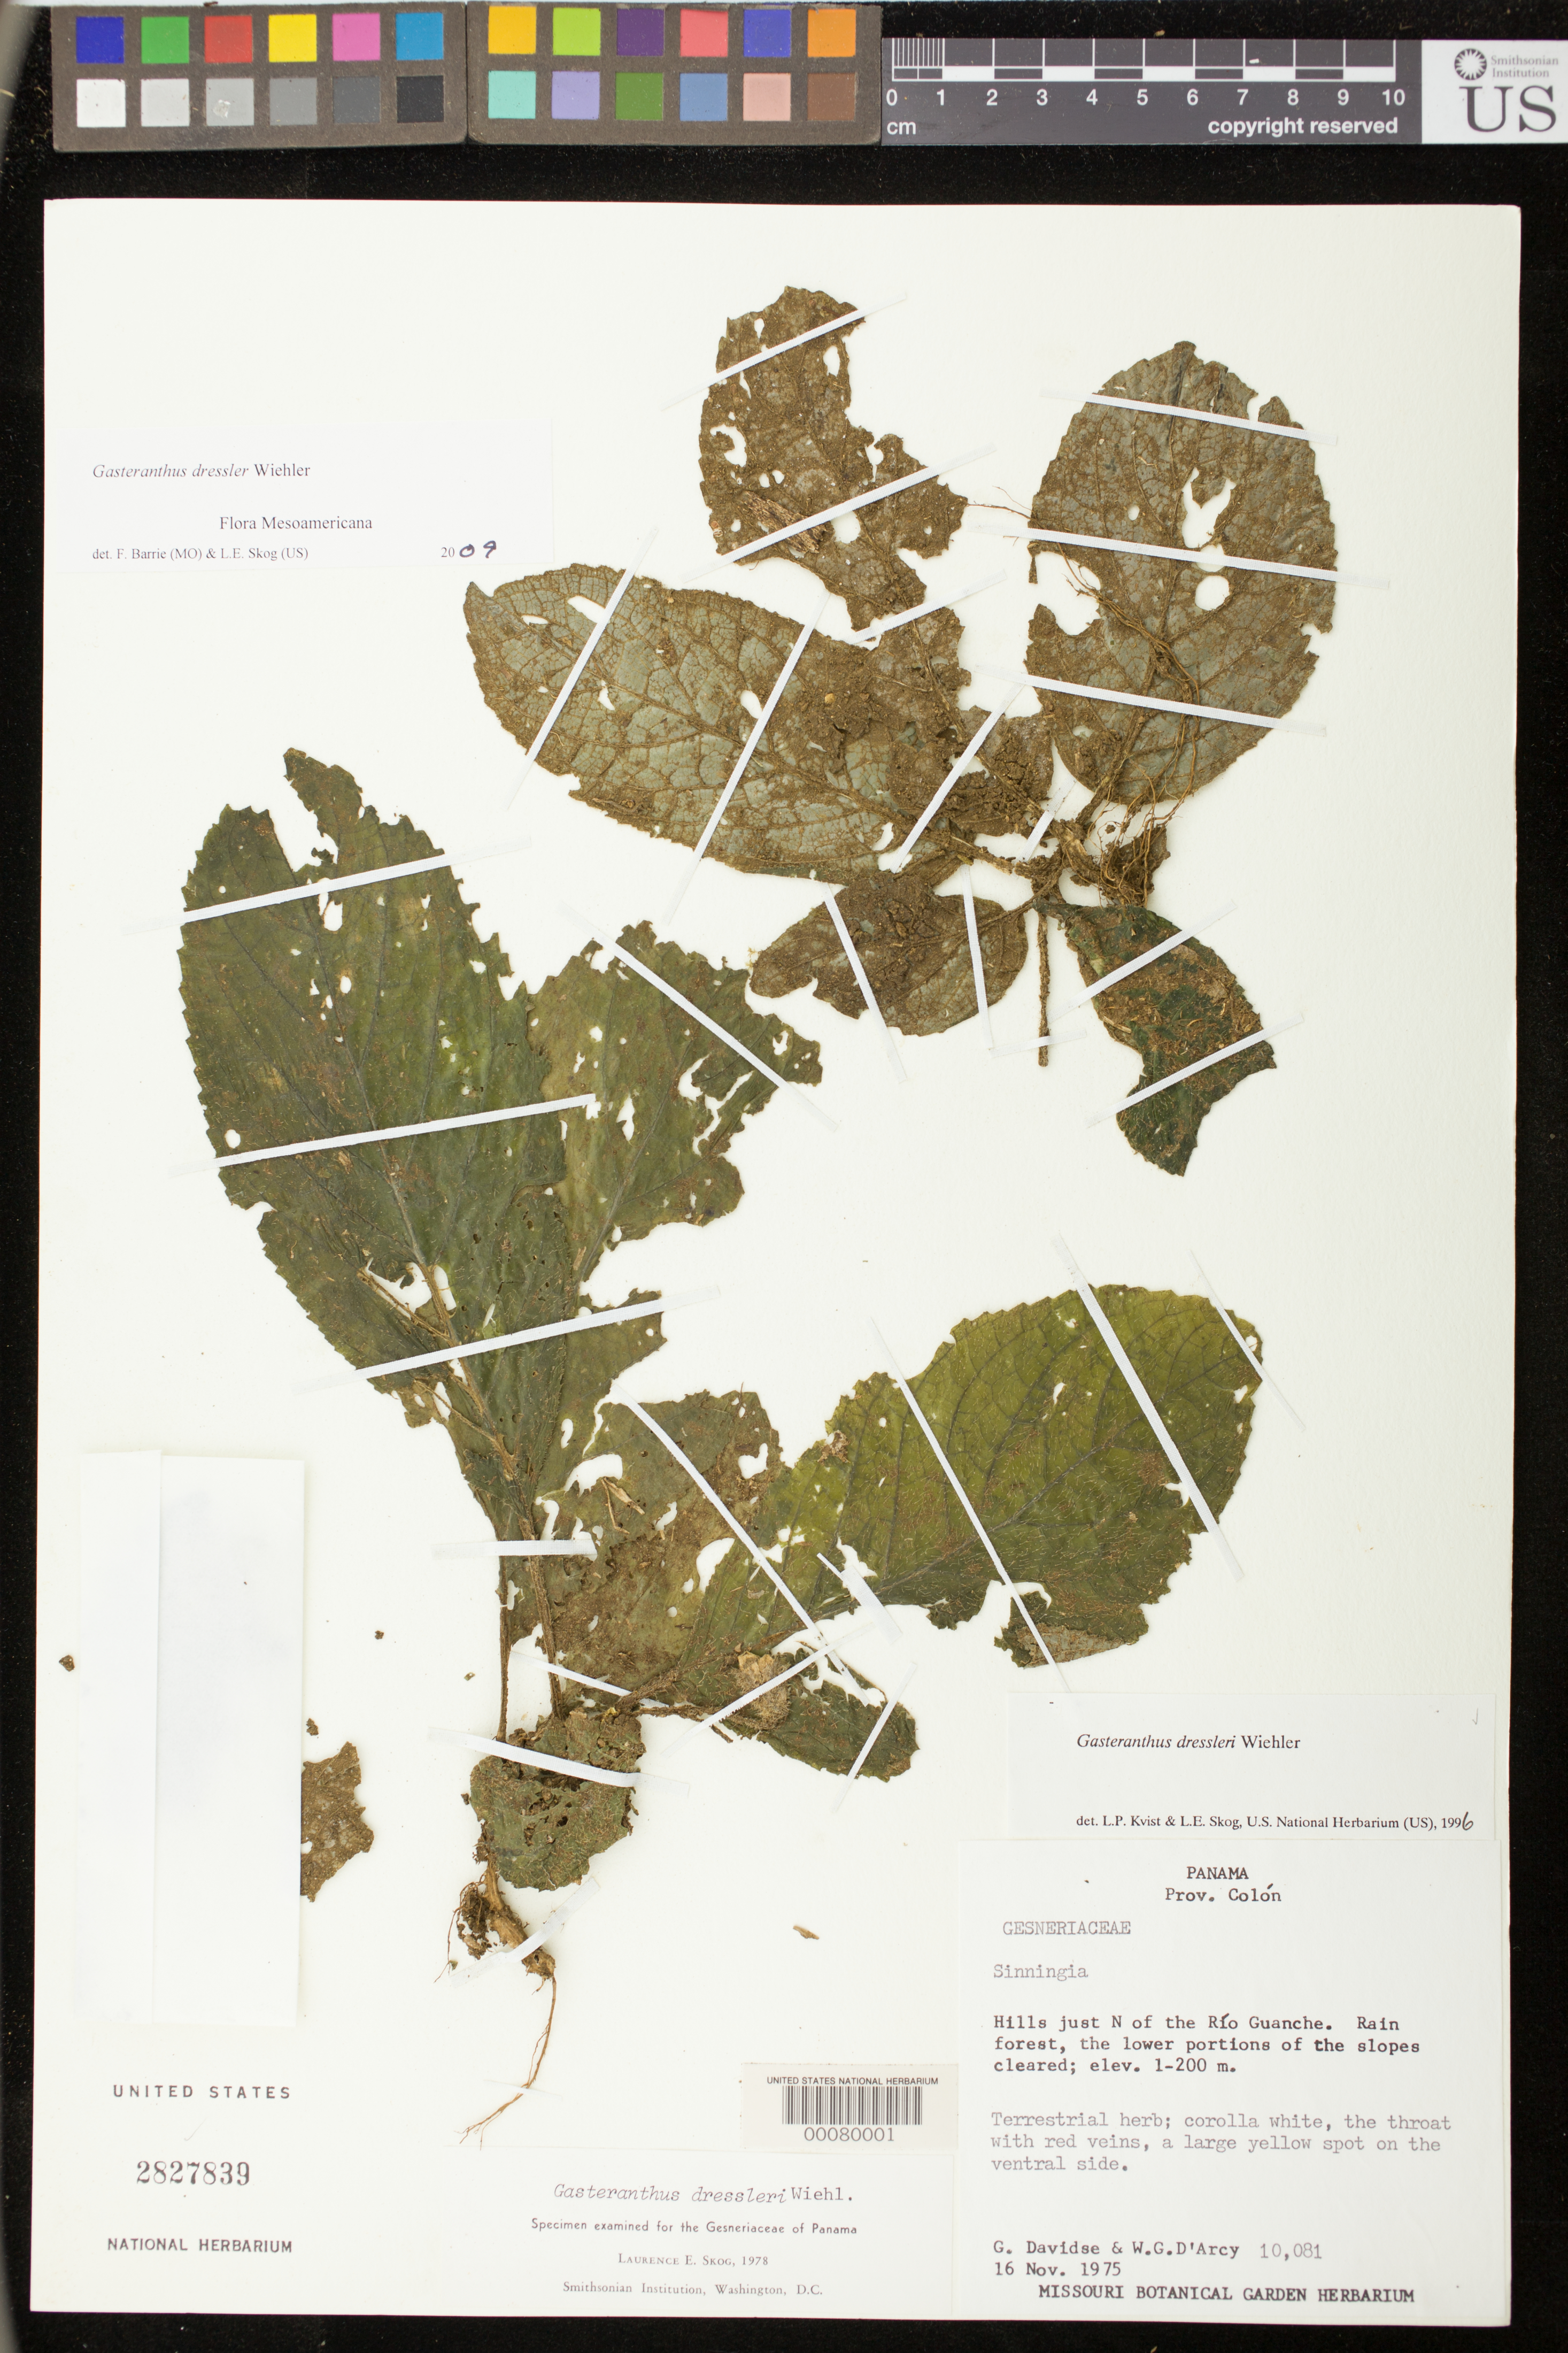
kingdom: Plantae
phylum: Tracheophyta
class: Magnoliopsida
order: Lamiales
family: Gesneriaceae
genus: Gasteranthus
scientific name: Gasteranthus dressleri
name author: Wiehler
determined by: Skog, Laurence E.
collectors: G. Davidse & W. G. D'Arcy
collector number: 10081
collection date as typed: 16 Nov 1975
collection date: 1975-11-16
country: Panama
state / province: Colón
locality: Hills just N of the Río Guanche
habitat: Rain forest, the lower portions of the slopes cleared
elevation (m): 1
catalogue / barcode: US 2827839